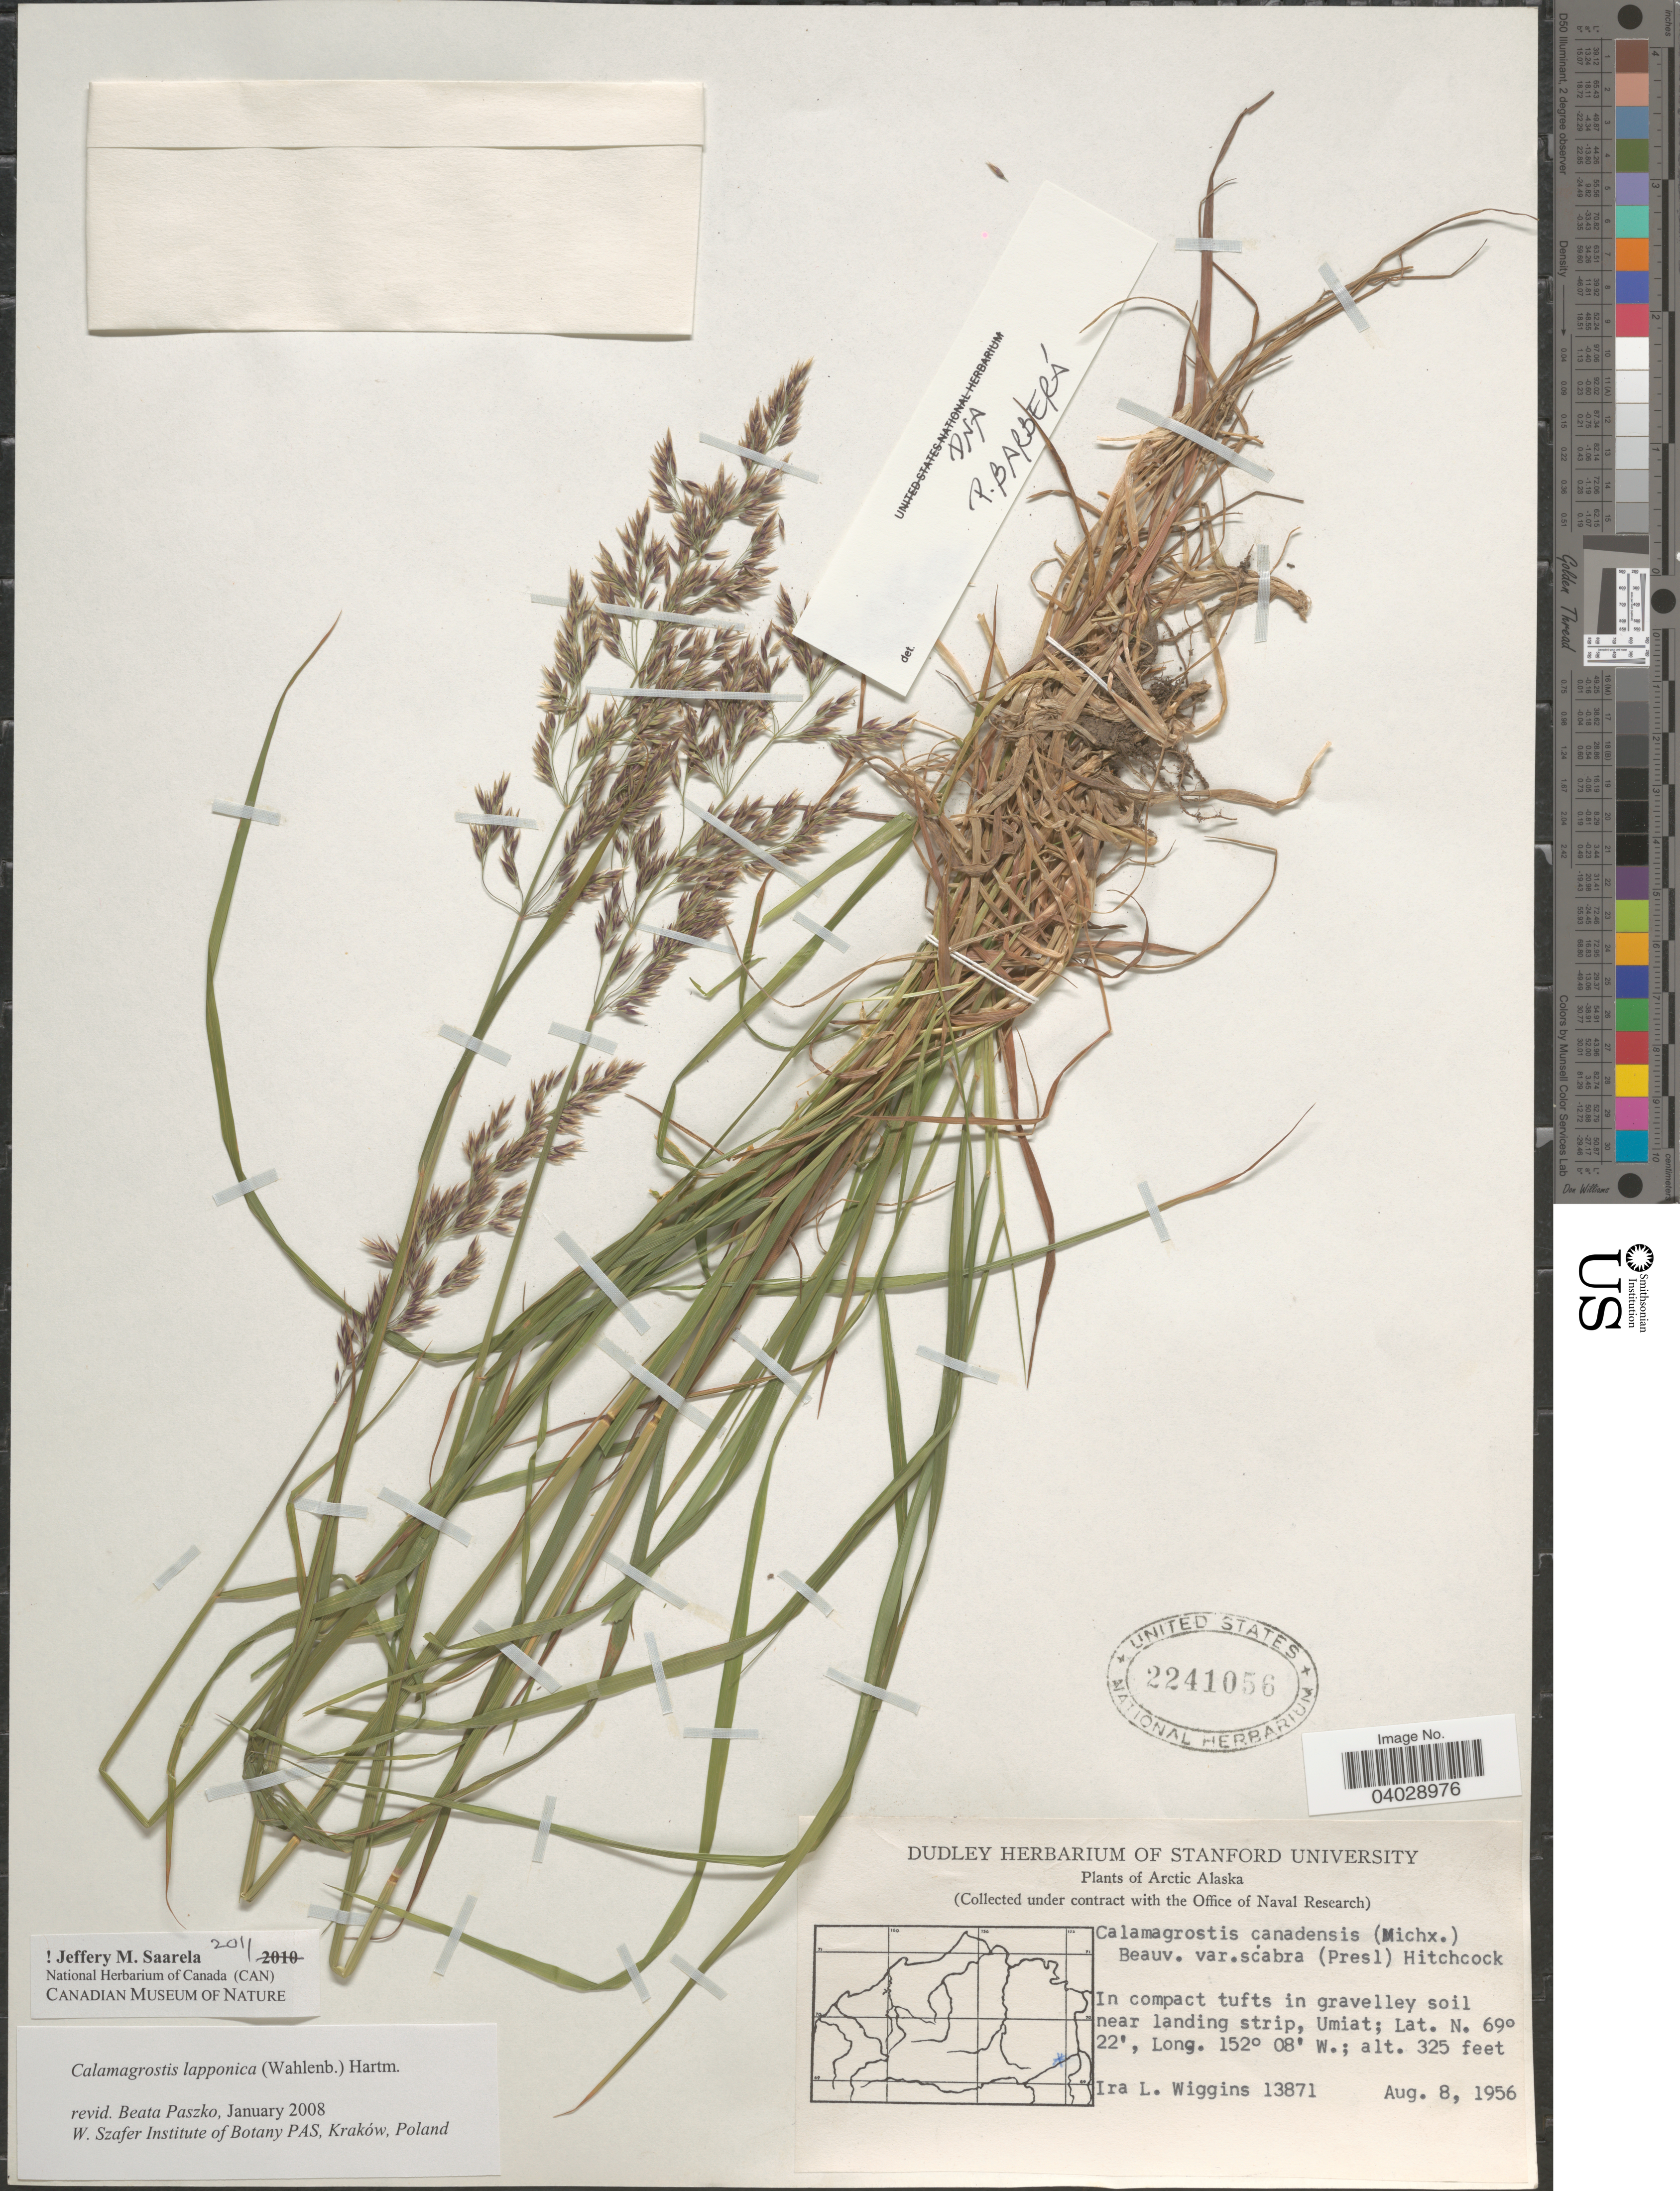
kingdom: Plantae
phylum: Tracheophyta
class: Liliopsida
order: Poales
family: Poaceae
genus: Calamagrostis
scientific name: Calamagrostis lapponica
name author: (Wahlenb.) Hartm.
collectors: I. L. Wiggins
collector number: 13871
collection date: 1956-08-08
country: United States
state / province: Alaska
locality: Arctic Alaska. In compact tufts in gravelley soil near landing strip, Umiat.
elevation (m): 99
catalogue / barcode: US 2241056